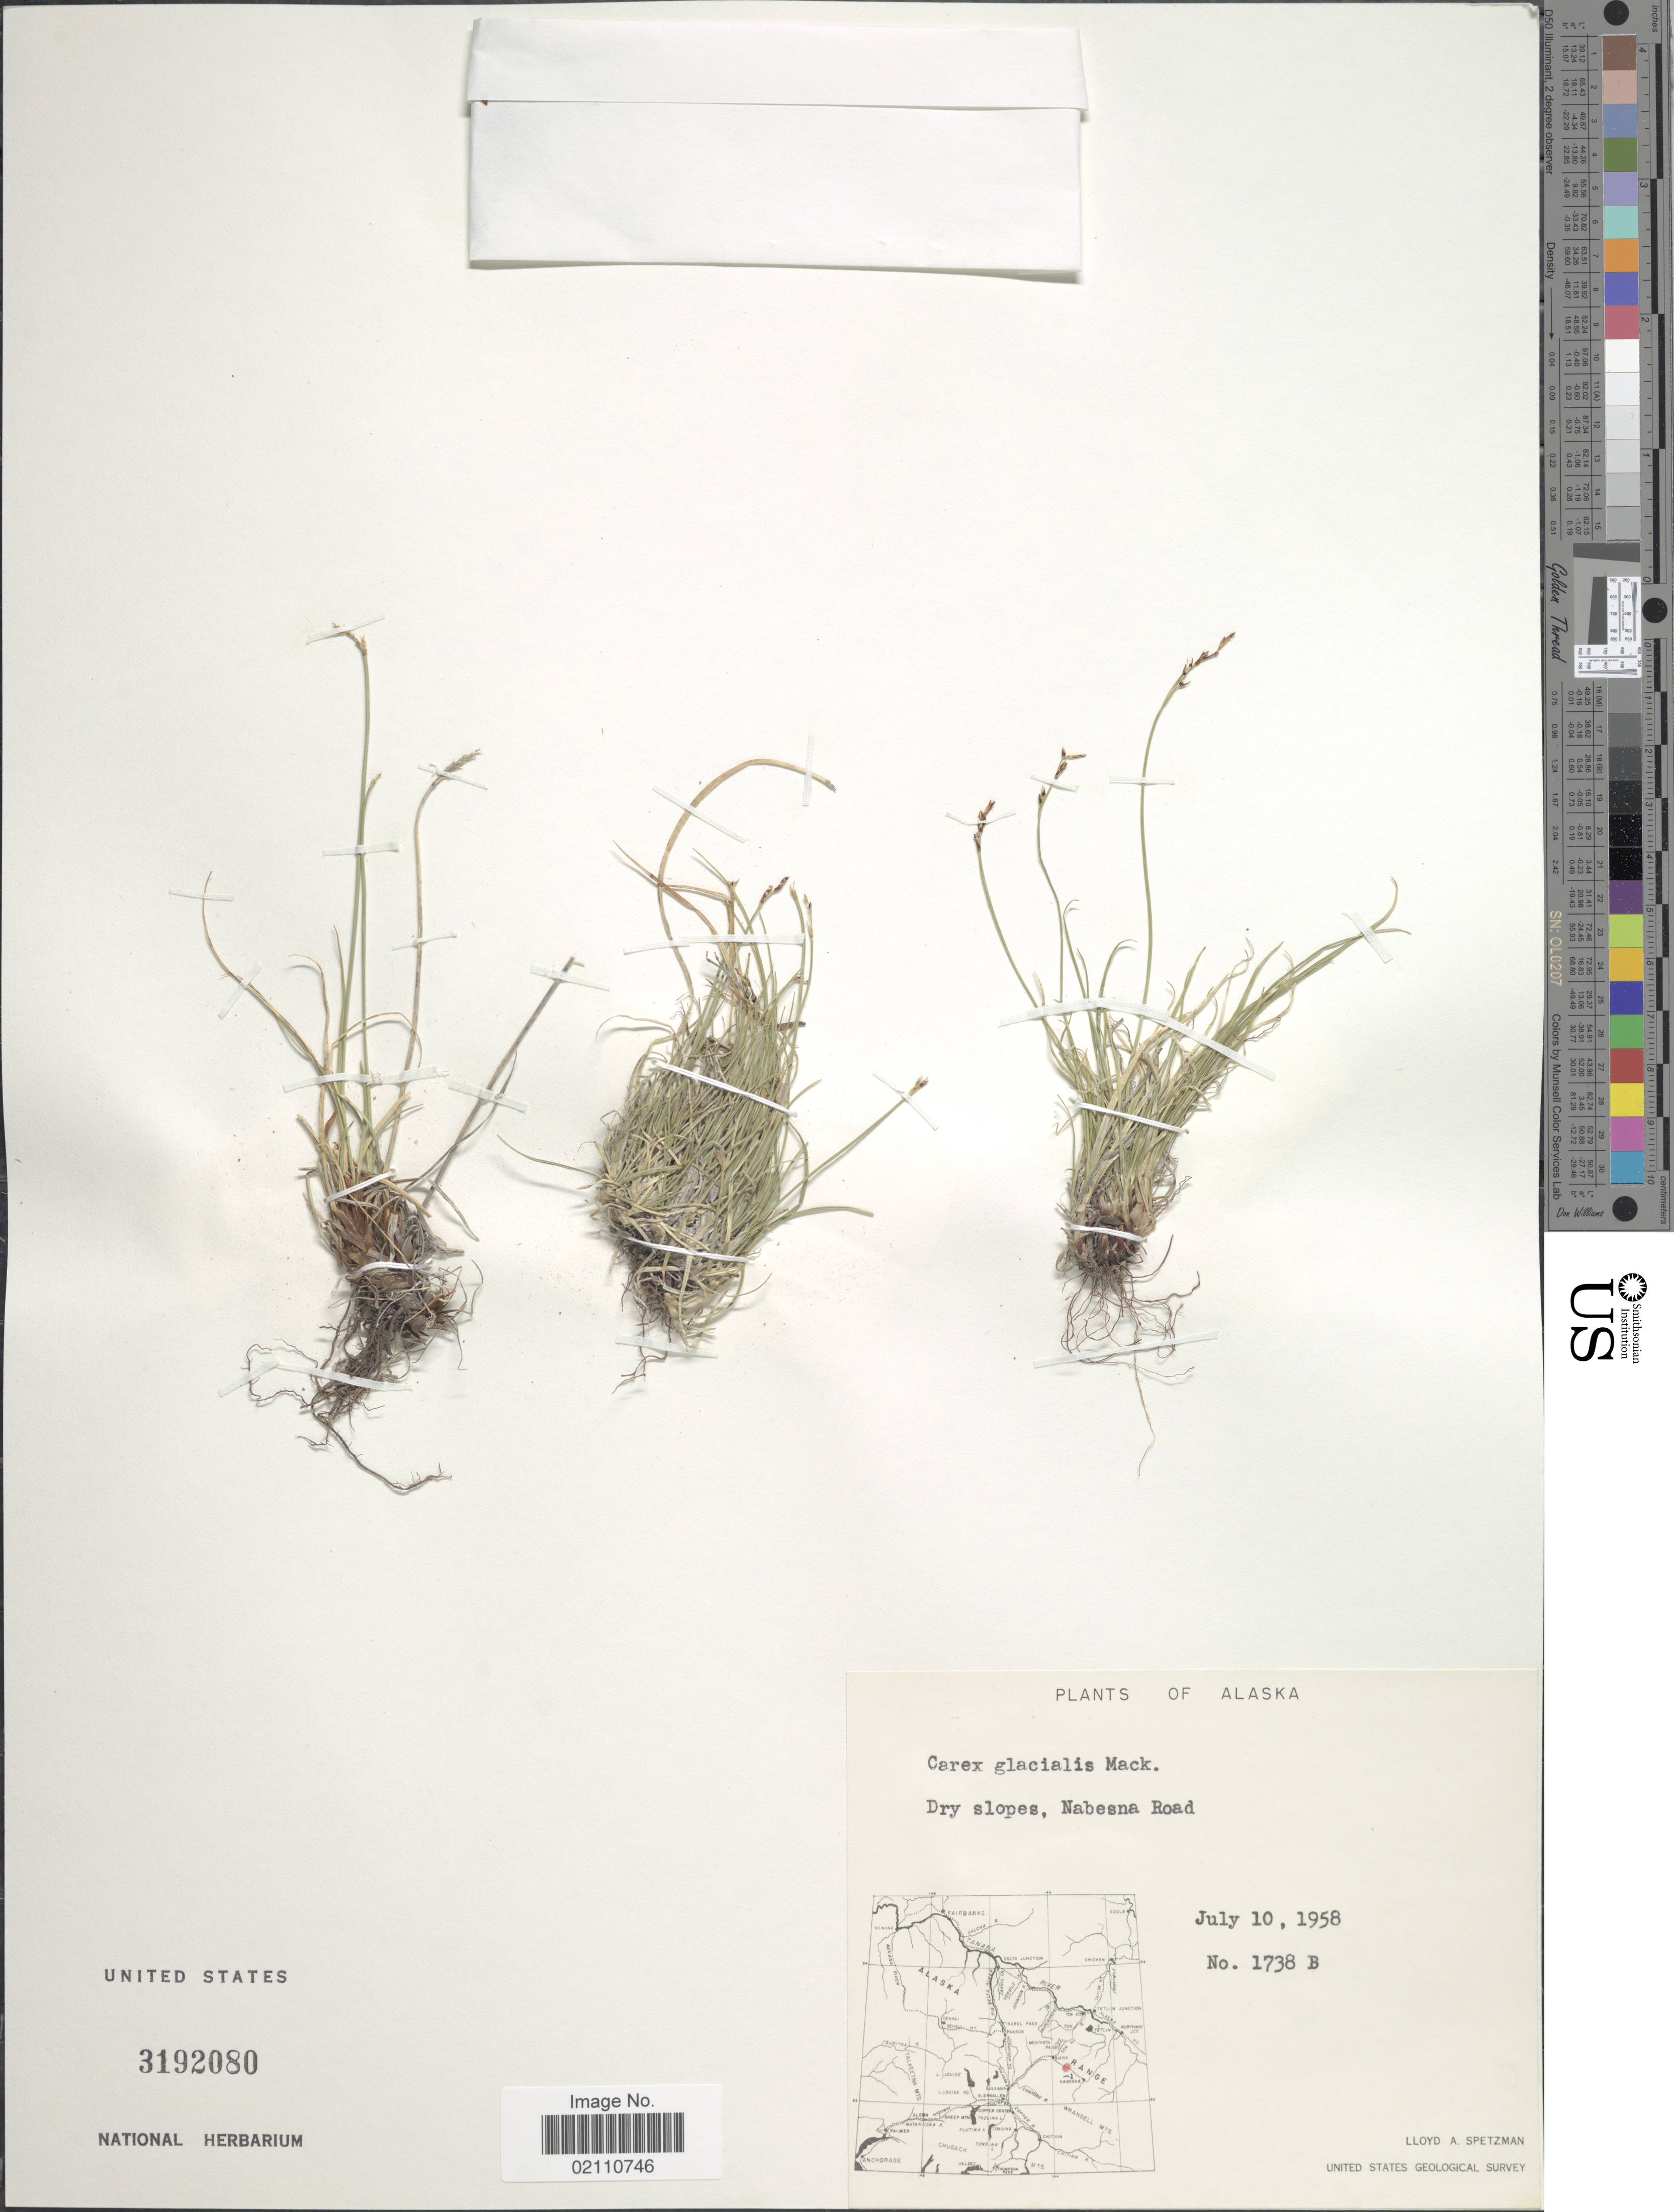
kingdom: Plantae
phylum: Tracheophyta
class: Liliopsida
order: Poales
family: Cyperaceae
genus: Carex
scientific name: Carex glacialis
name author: Mack.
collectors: L. Spetzman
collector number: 1738B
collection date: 1958-07-10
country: United States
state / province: Alaska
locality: Dry slopes, Nabesna Road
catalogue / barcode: US 3192080